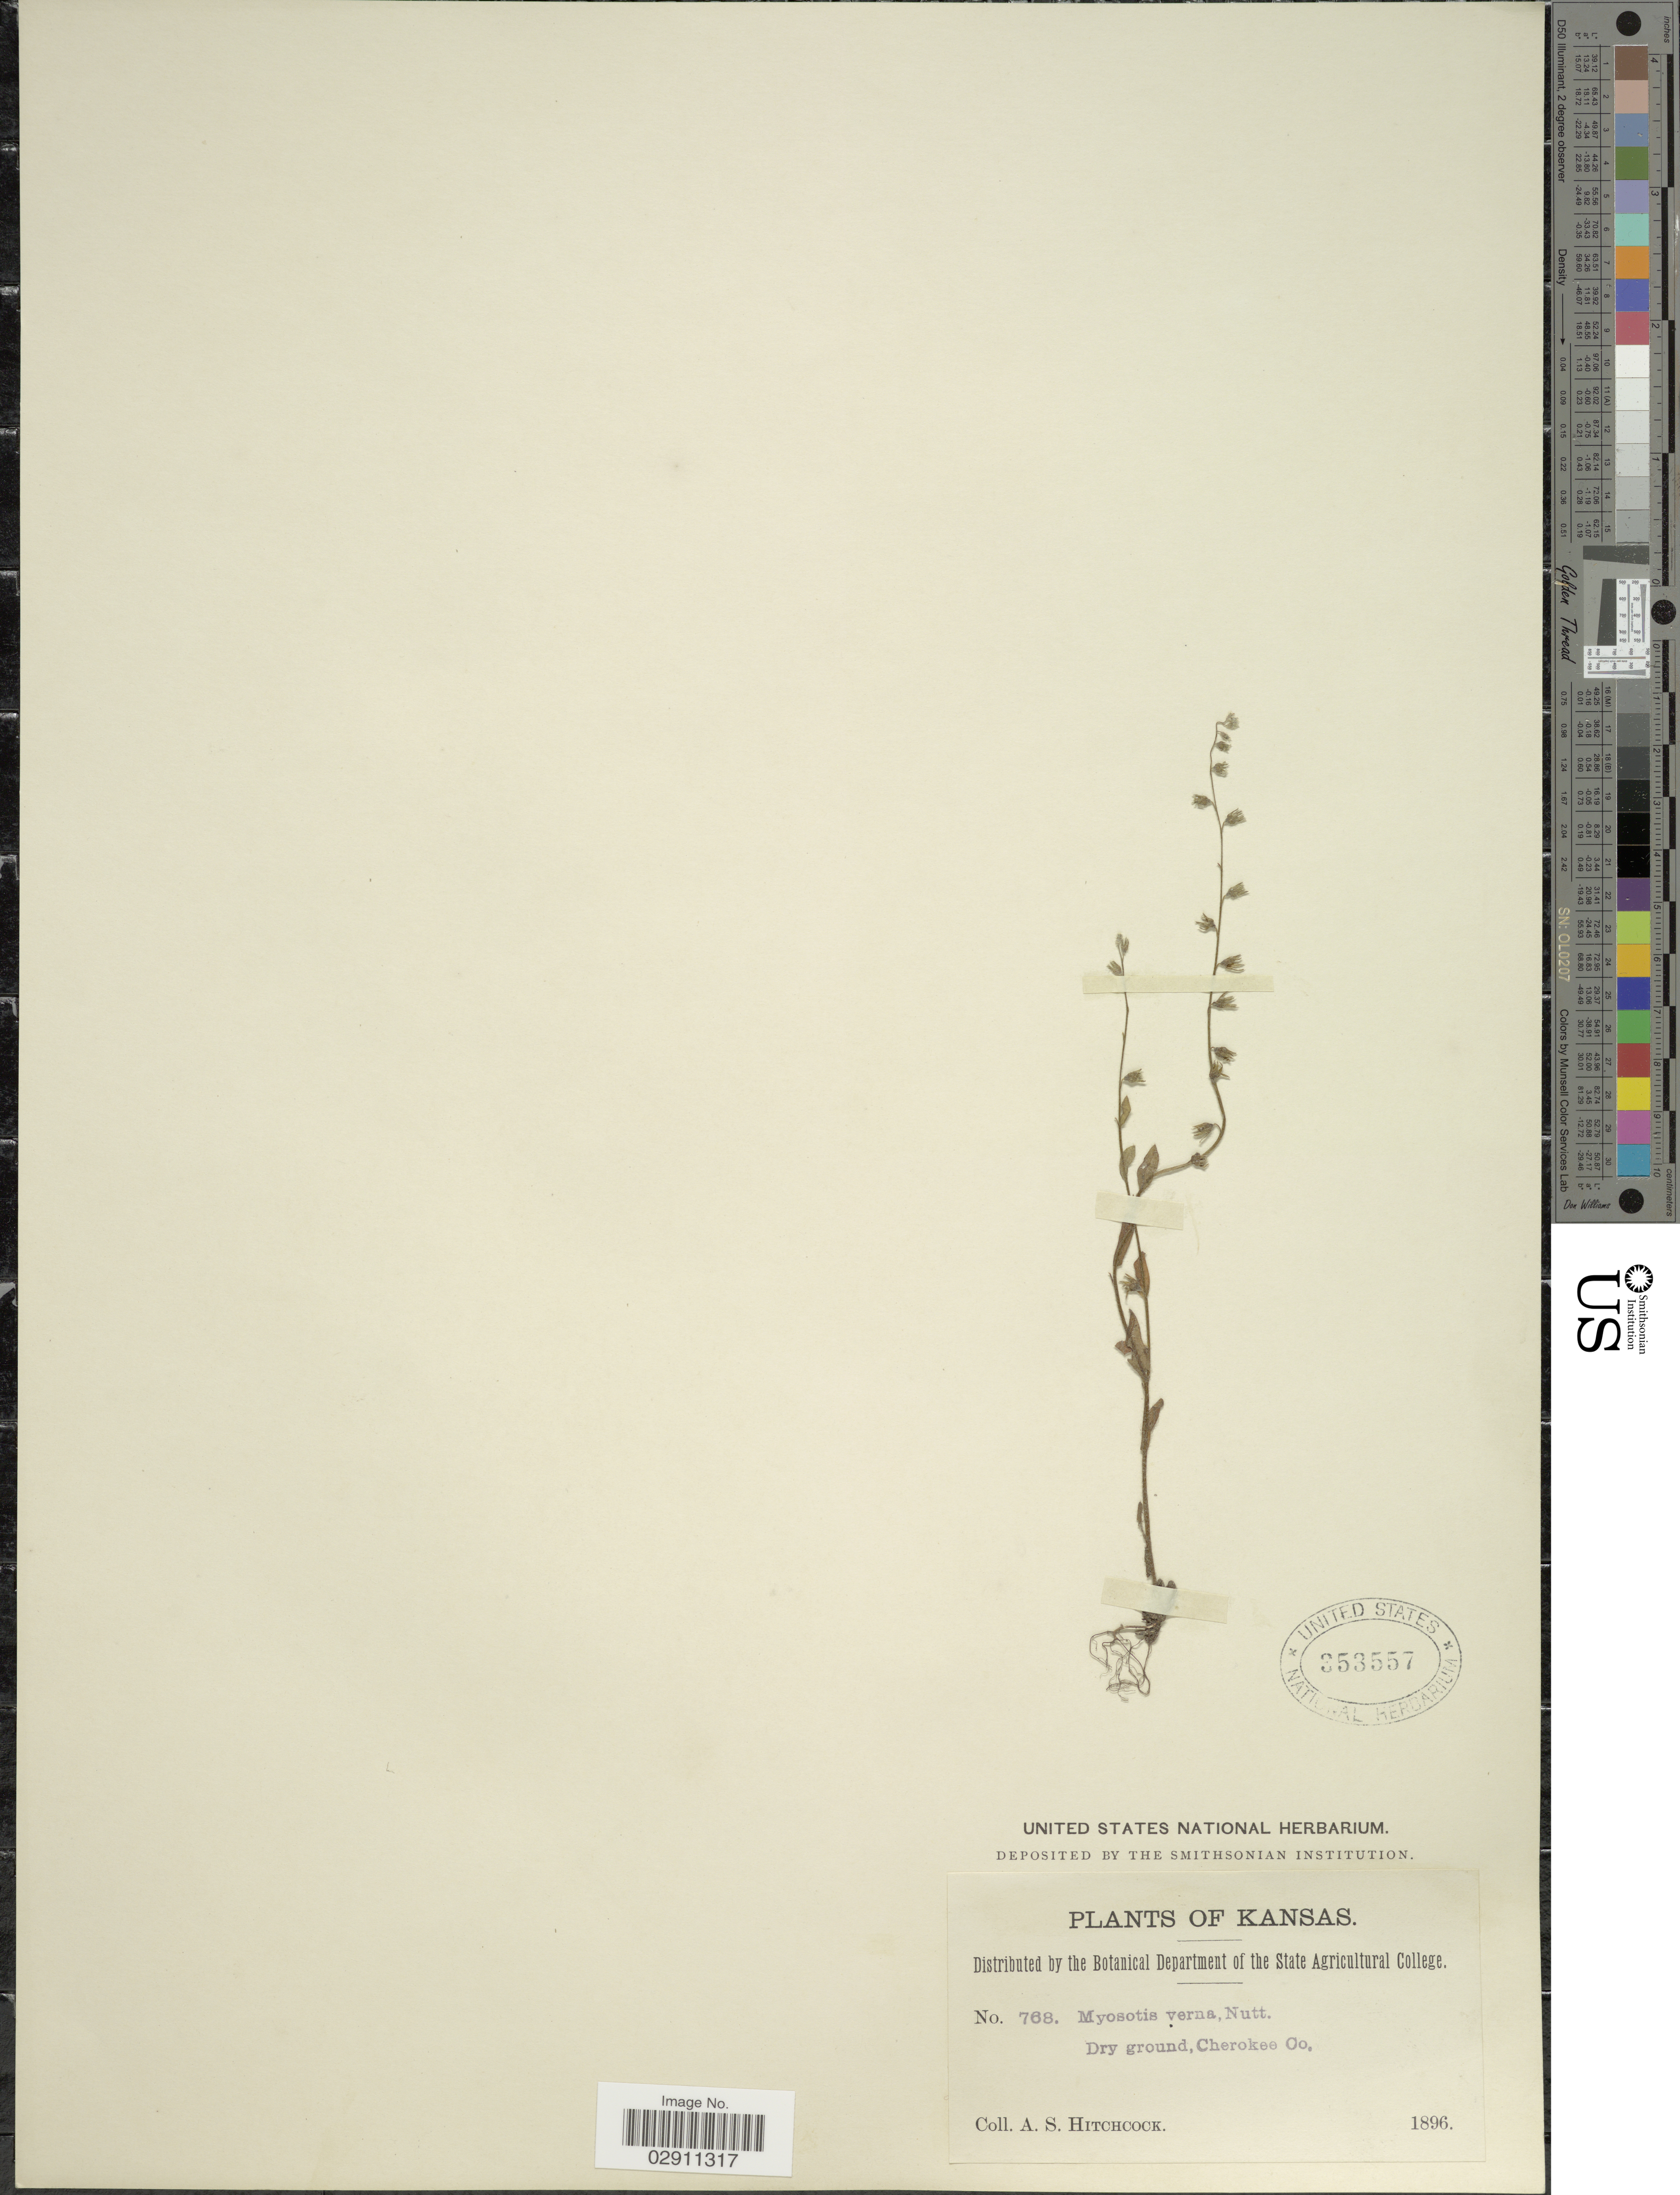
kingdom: Plantae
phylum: Tracheophyta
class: Magnoliopsida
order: Boraginales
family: Boraginaceae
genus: Myosotis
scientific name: Myosotis verna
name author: Nutt.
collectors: A. S. Hitchcock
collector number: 768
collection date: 1896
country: United States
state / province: Kansas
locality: Cherokee Co.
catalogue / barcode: US 353557